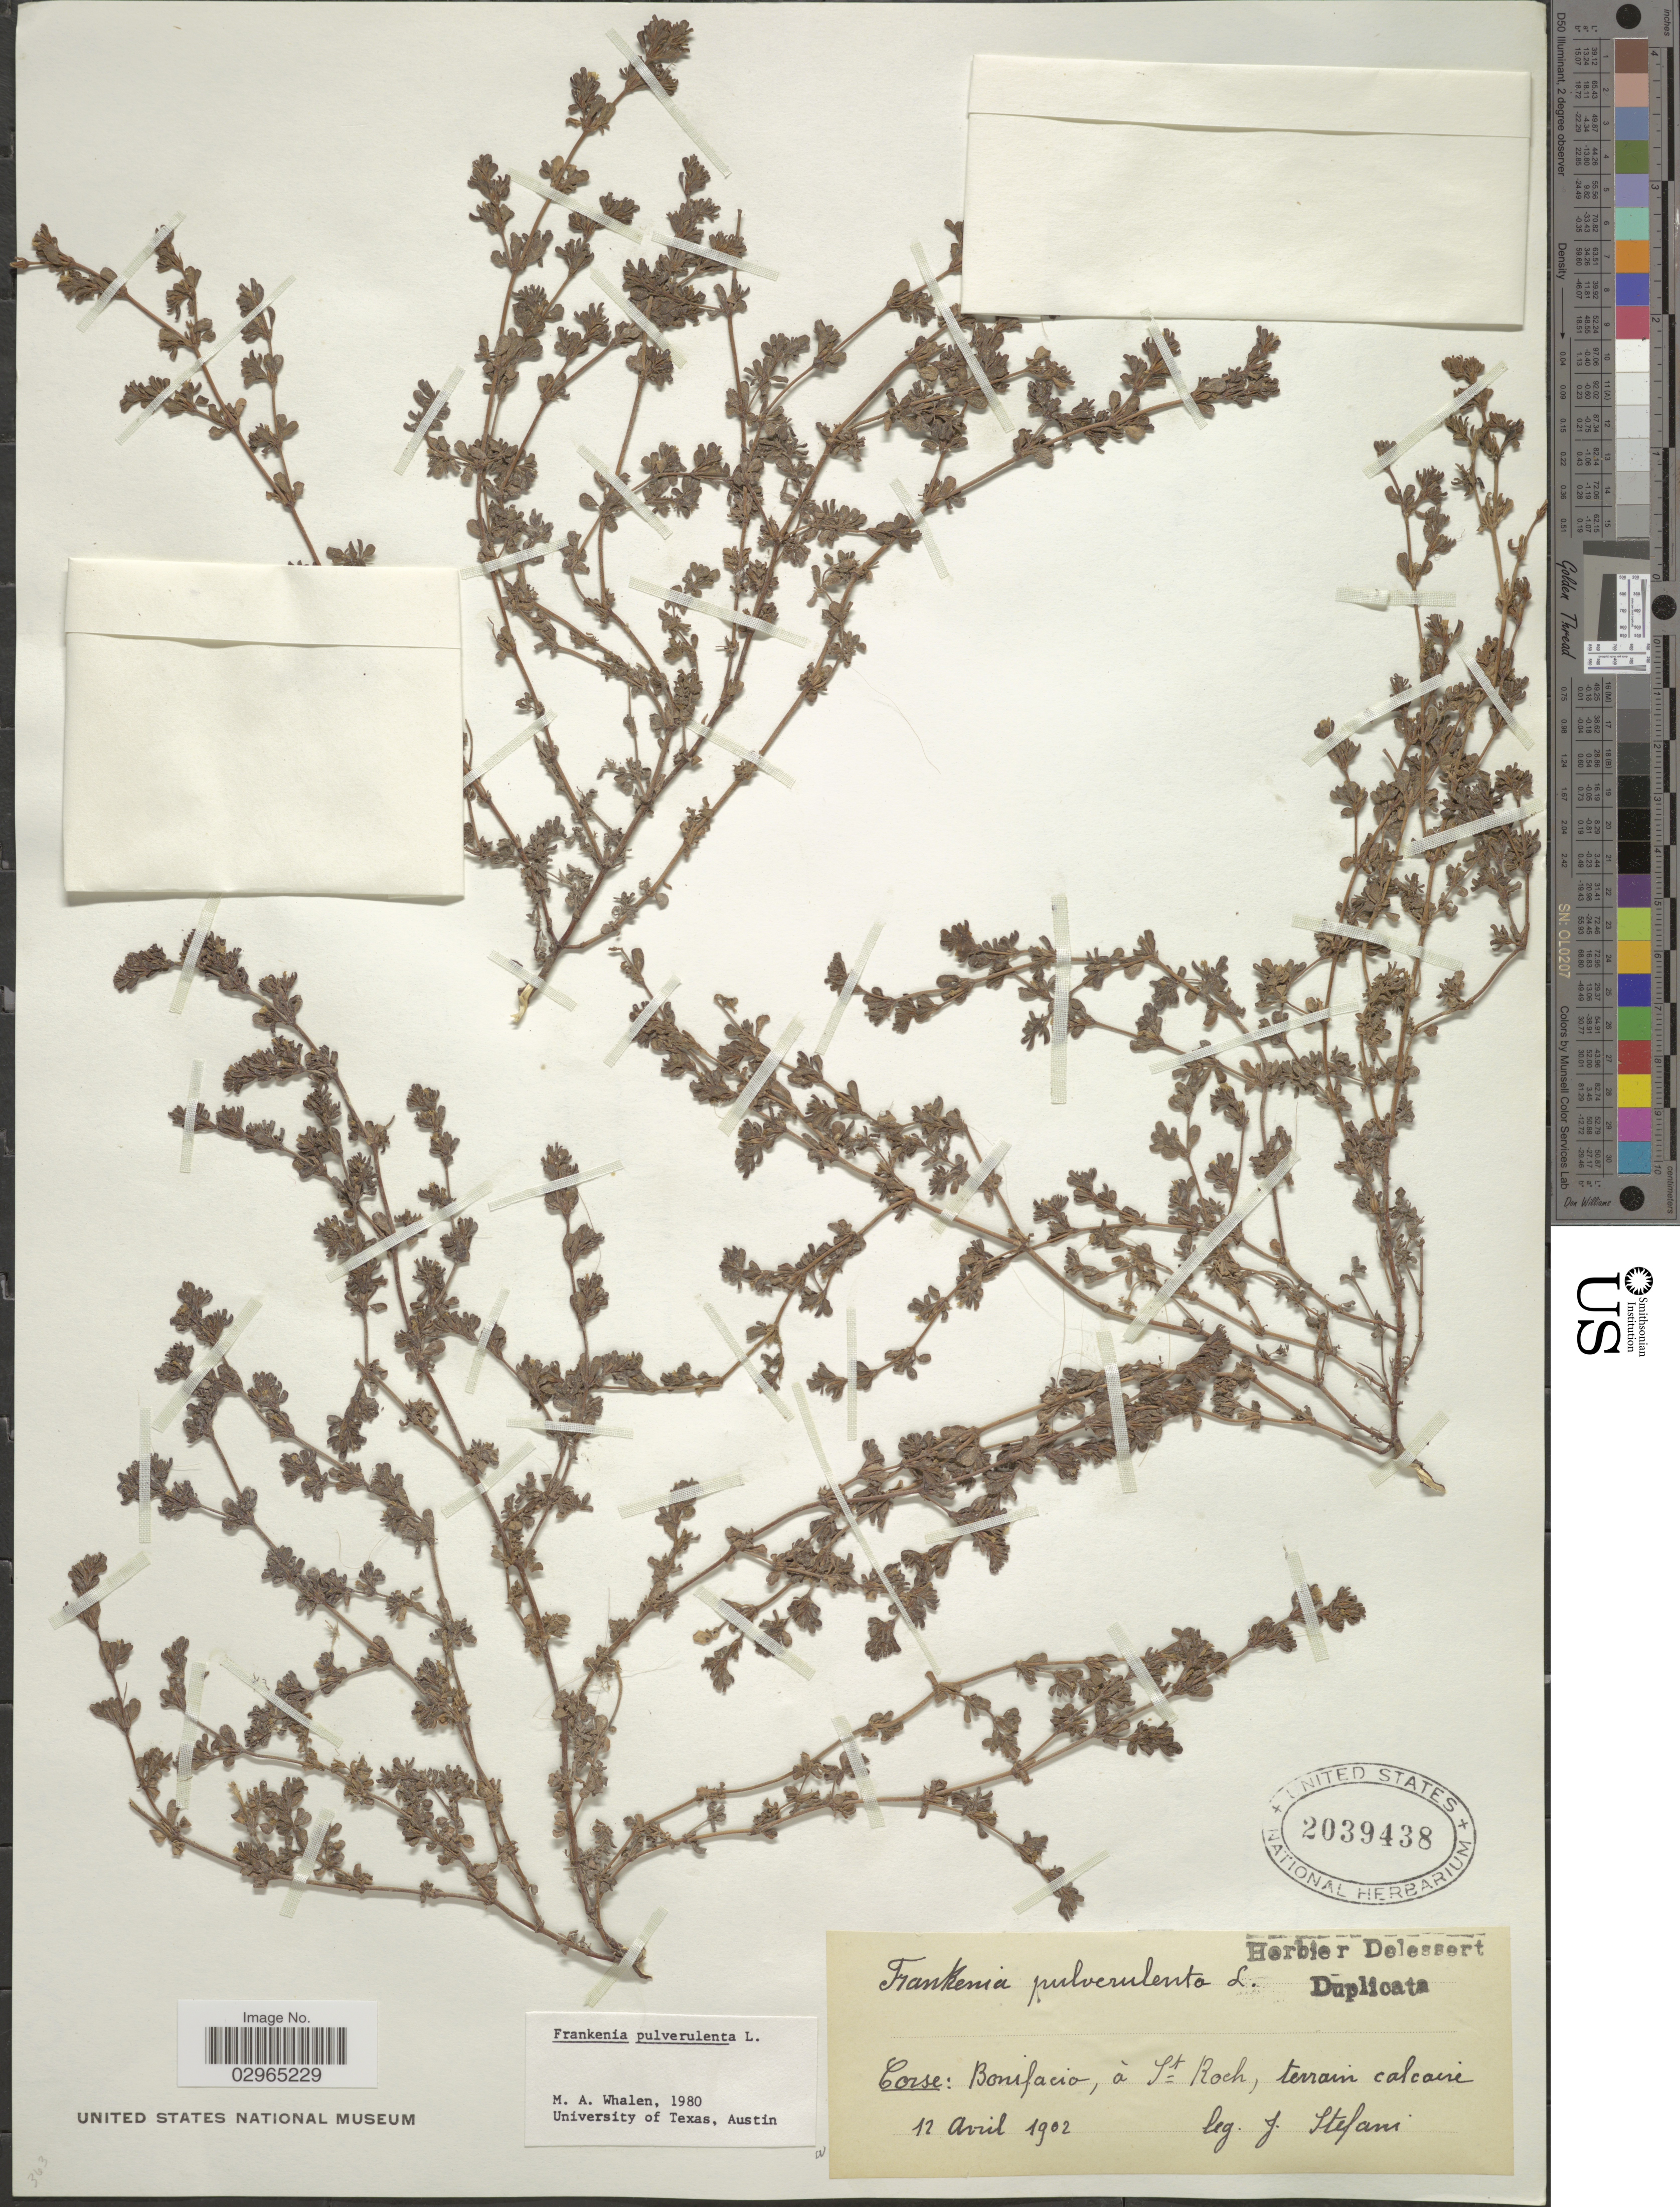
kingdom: Plantae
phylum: Tracheophyta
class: Magnoliopsida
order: Caryophyllales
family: Frankeniaceae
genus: Frankenia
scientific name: Frankenia laevis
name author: L.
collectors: J. Stefani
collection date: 1902-04-12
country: France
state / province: Corsica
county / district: Corse-du-Sud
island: Corse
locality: Corse: Bonifacio, á St Roch, terrain calcaire.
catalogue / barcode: US 2039438